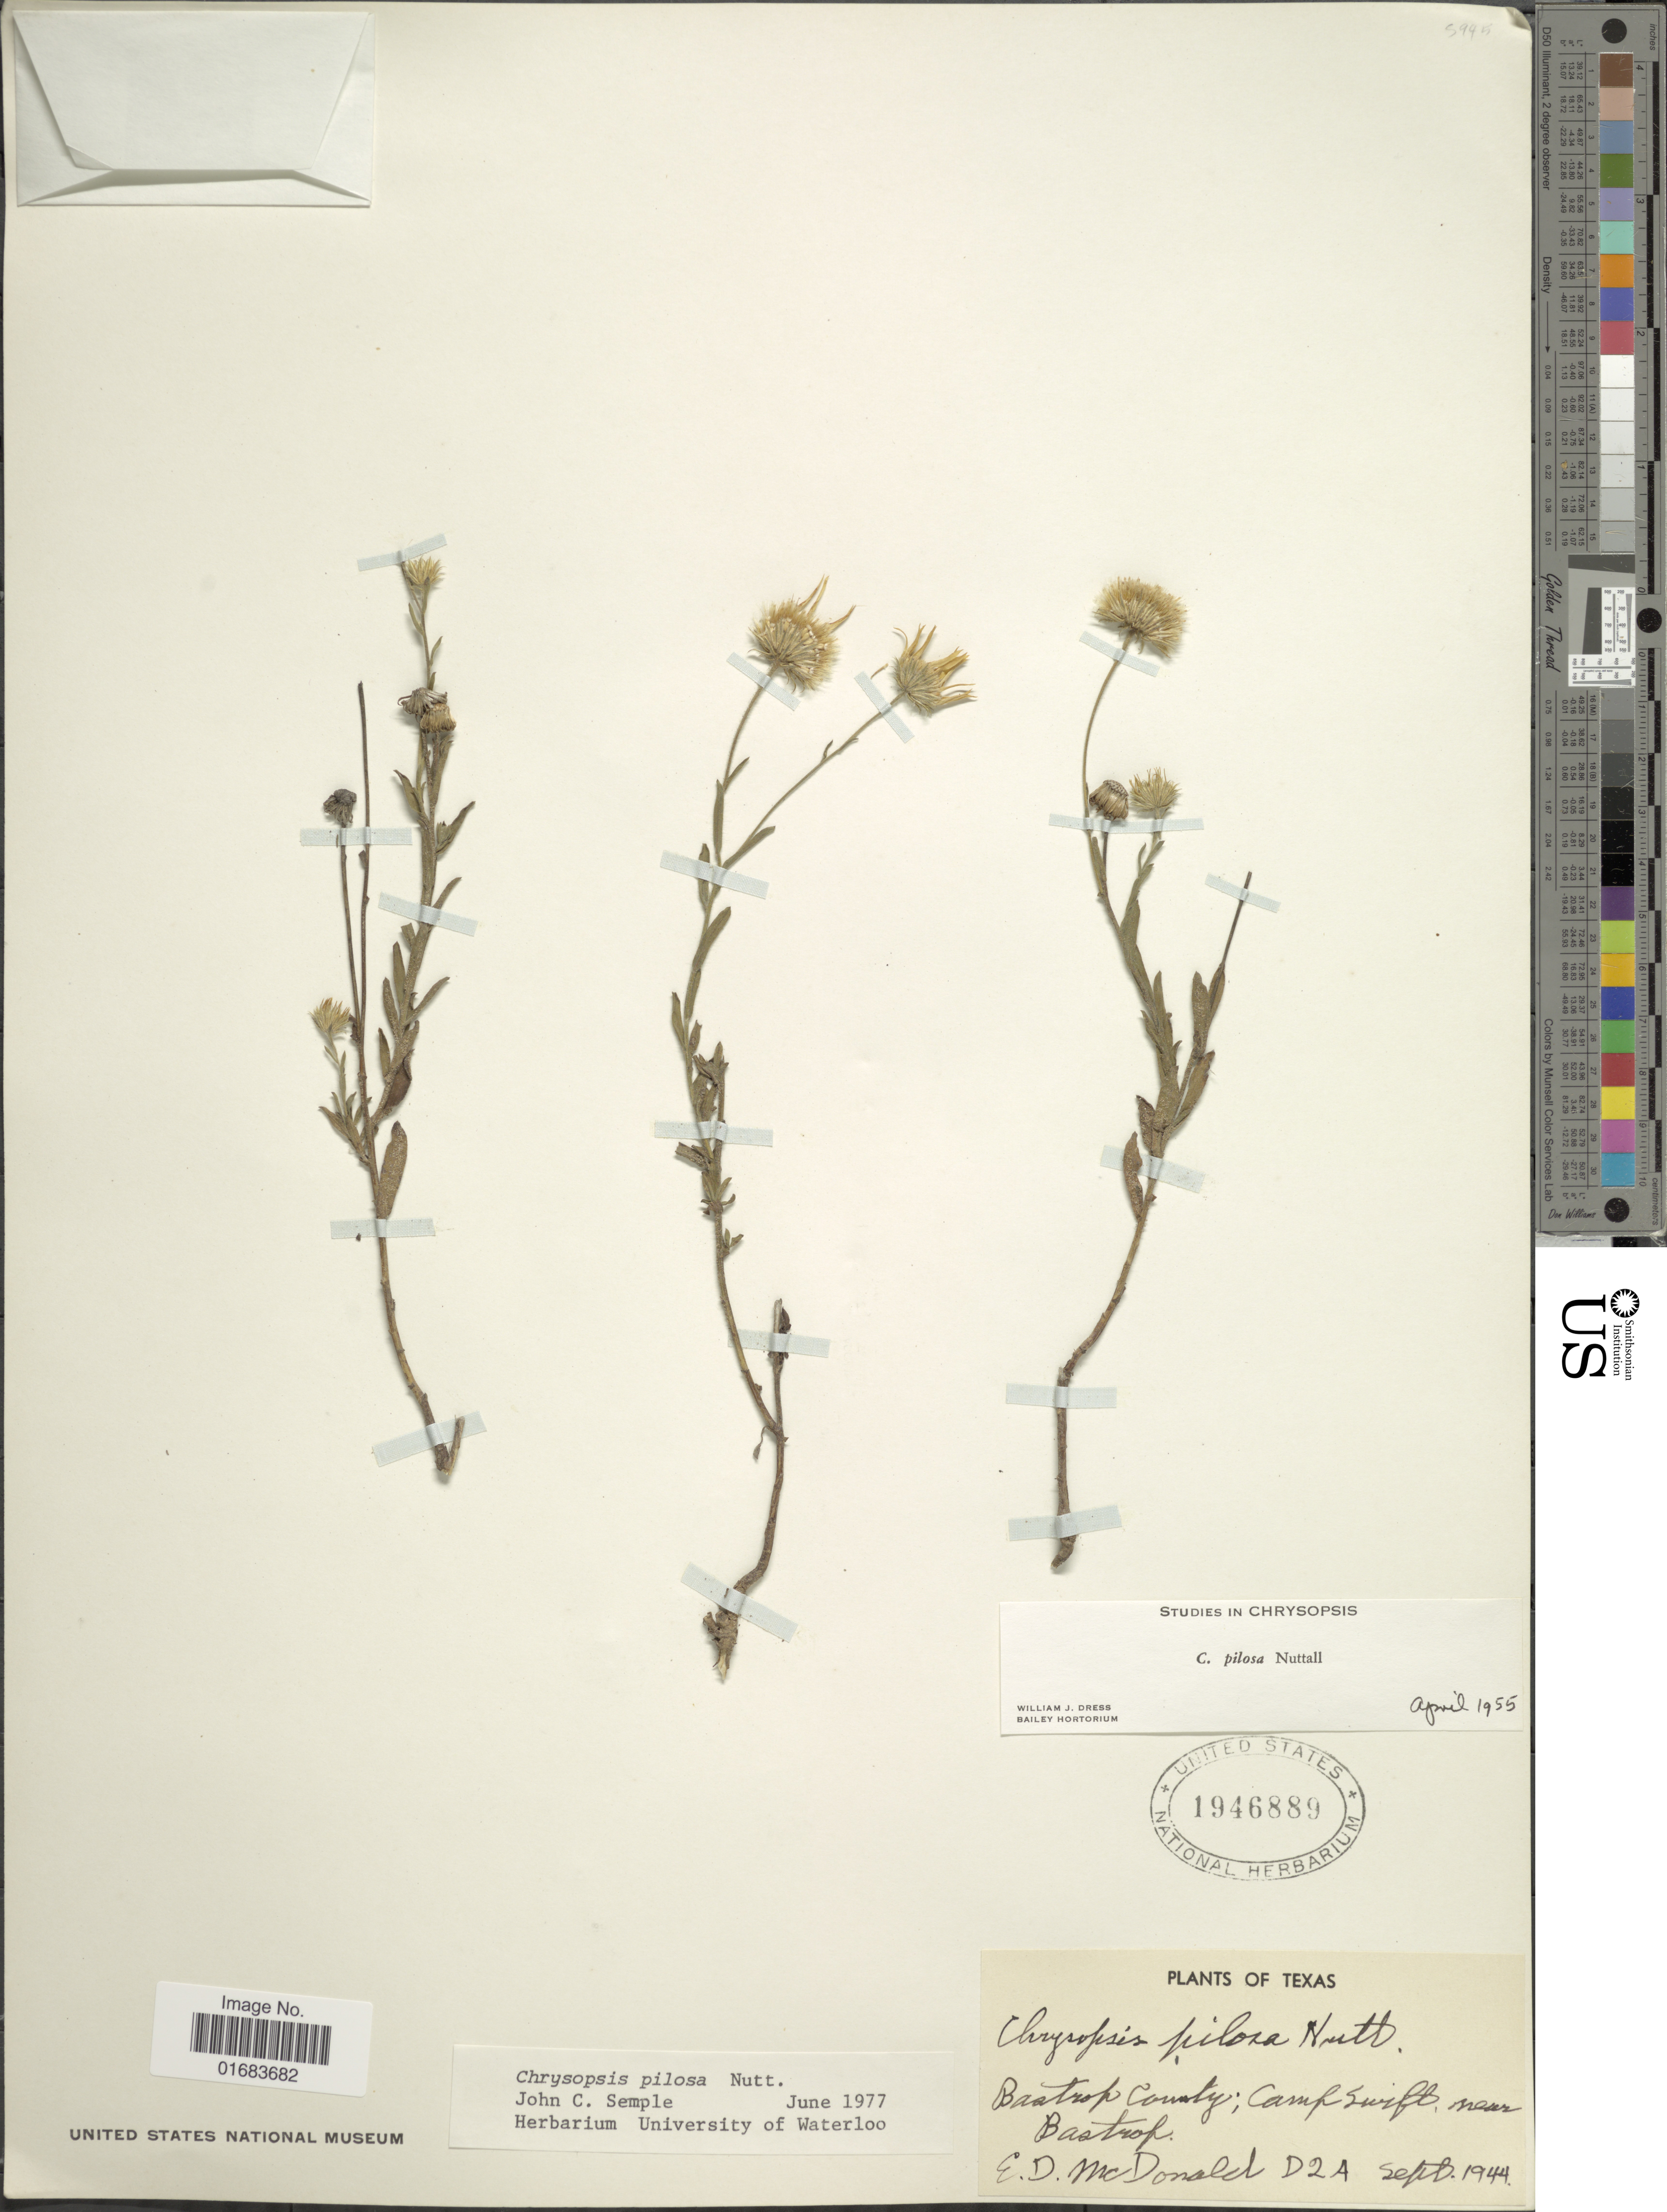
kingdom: Plantae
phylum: Tracheophyta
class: Magnoliopsida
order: Asterales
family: Asteraceae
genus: Chrysopsis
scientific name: Chrysopsis pilosa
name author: Nutt.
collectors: E. D. McDonald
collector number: D2A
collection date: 1944-09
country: United States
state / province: Texas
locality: Bastrop County; Camp Swift, near Bastrop.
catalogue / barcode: US 1946889